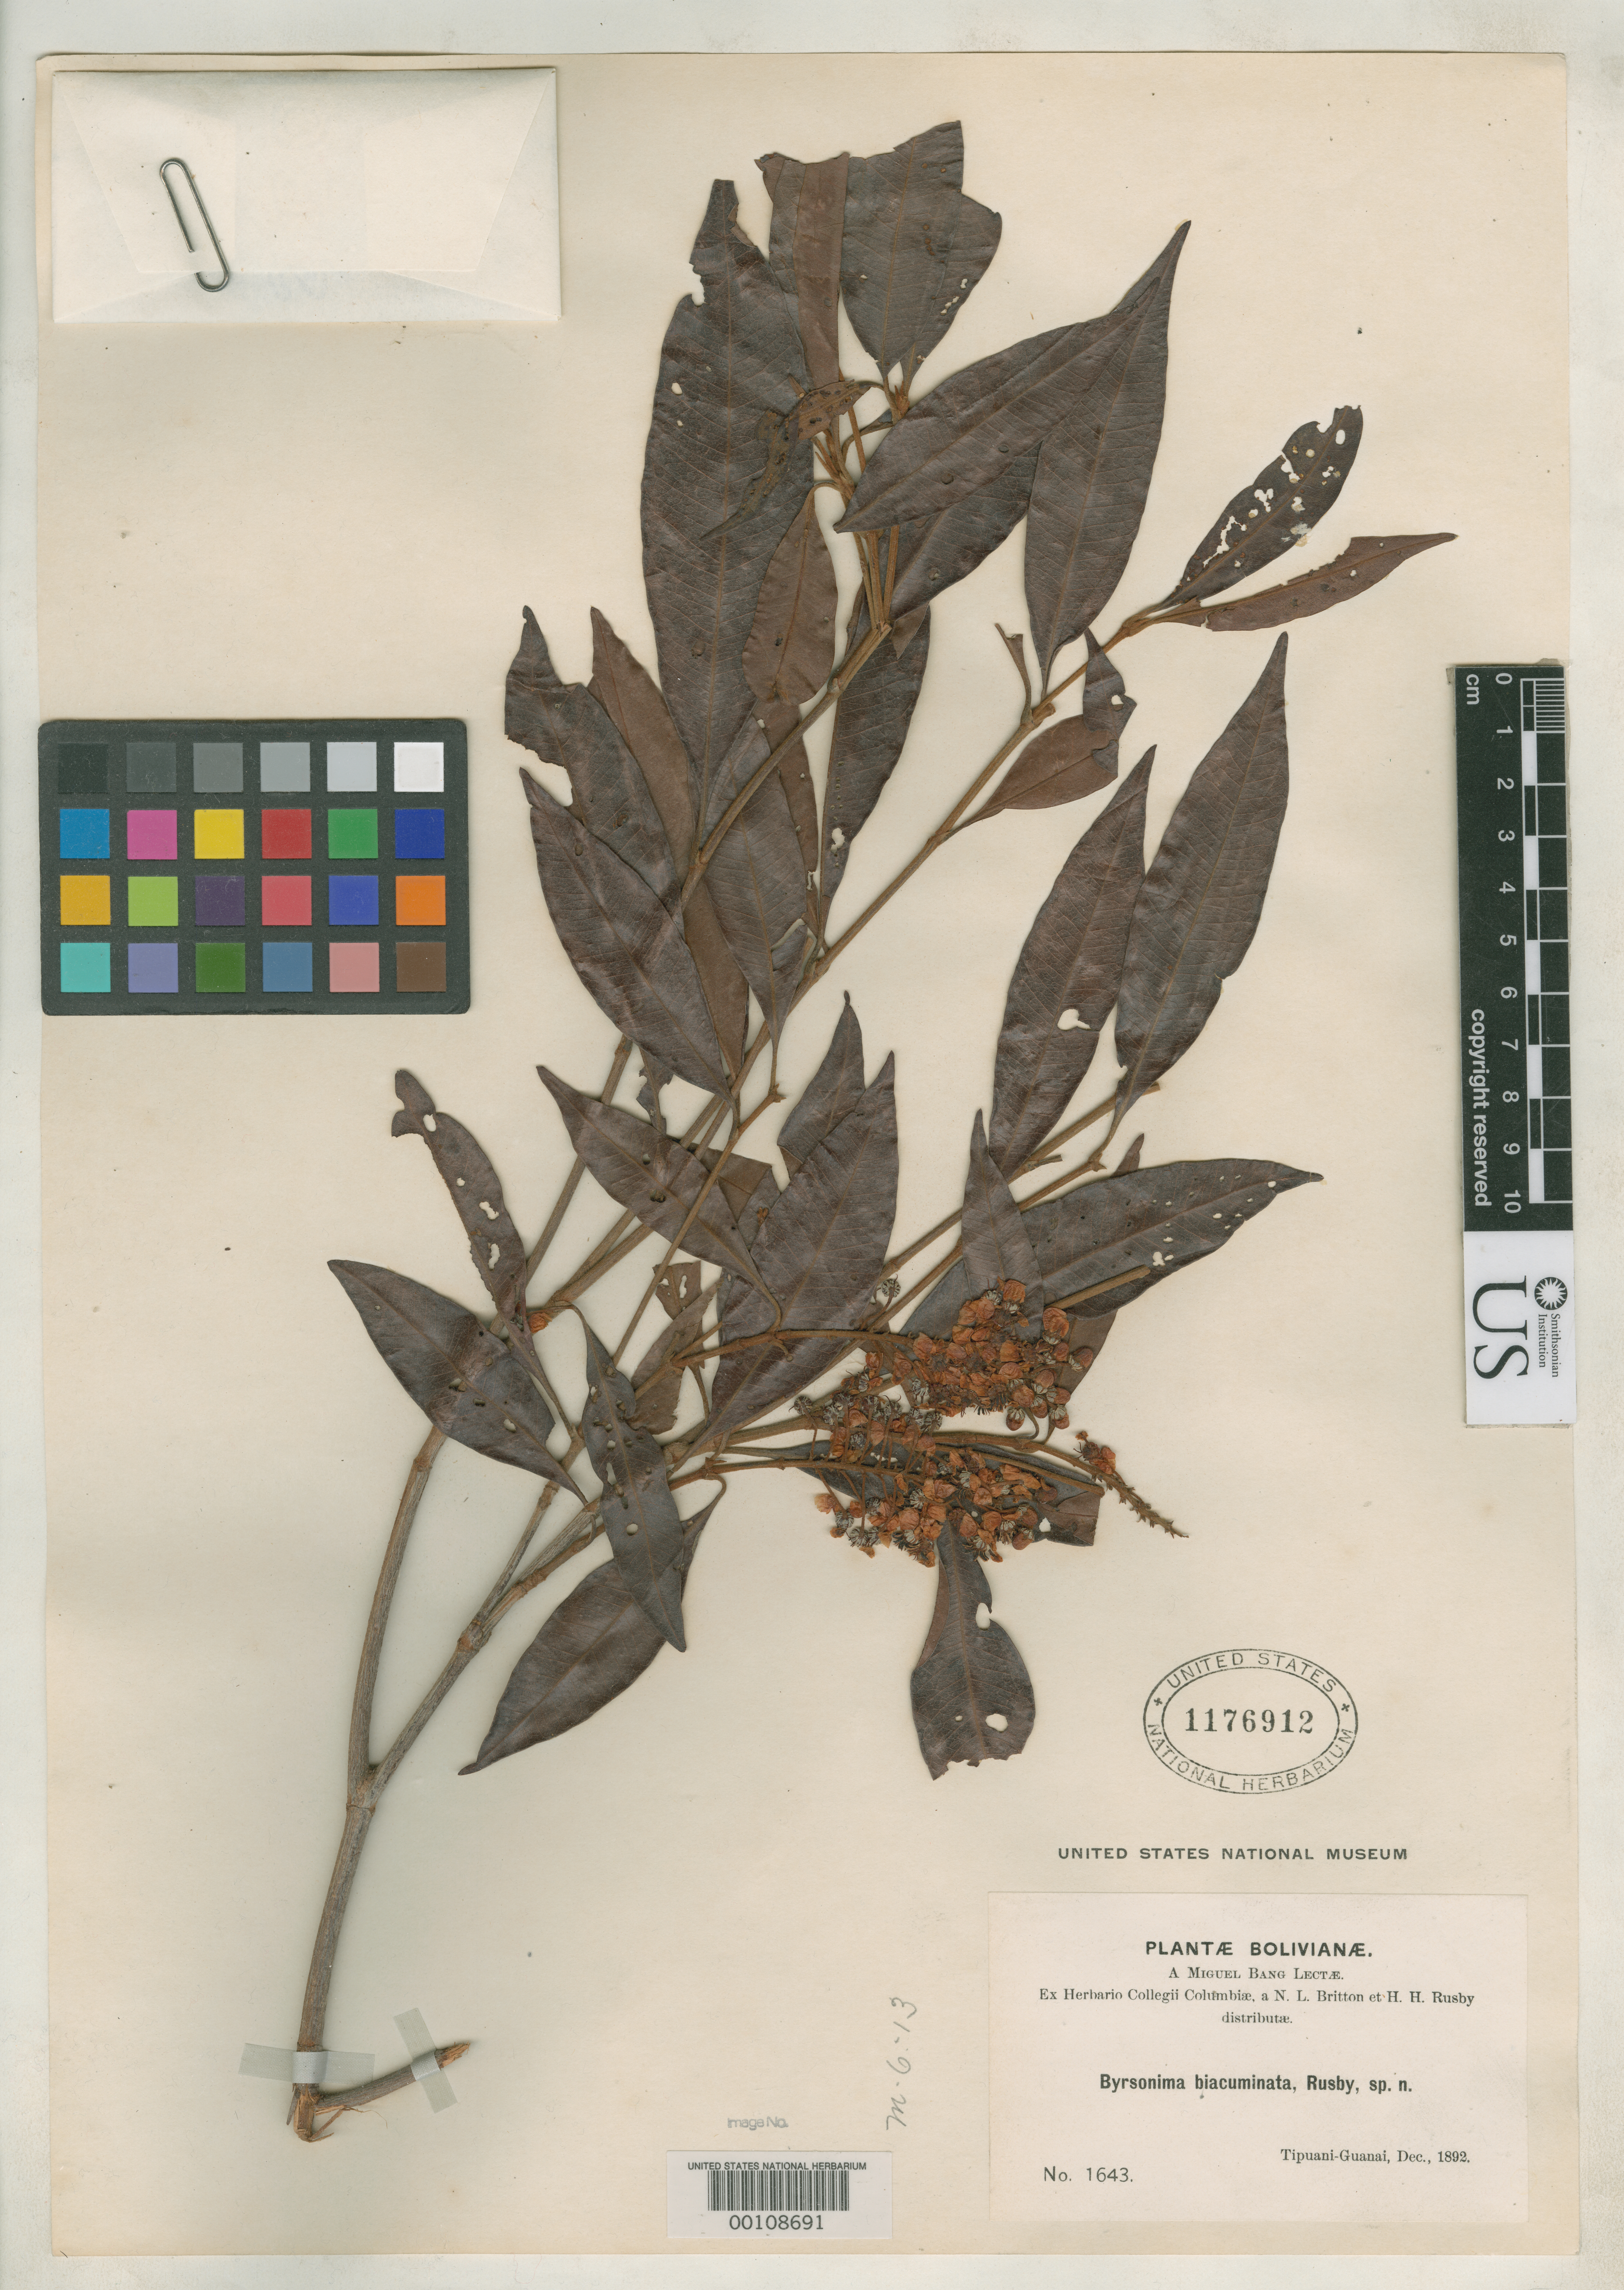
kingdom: Plantae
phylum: Tracheophyta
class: Magnoliopsida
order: Malpighiales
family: Malpighiaceae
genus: Byrsonima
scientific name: Byrsonima biacuminata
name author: Rusby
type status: Isolectotype; Syntype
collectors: M. Bang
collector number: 1643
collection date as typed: Dec 1892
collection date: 1892-12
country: Bolivia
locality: Vic. Guanai.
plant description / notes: Duplicates collected by Bang on different dates were apparently distributed under this same number. Protologue cites collection date as Dec 1892 and only specimens with that date are definitely type material; duplicates dated Jan 1893 are probably original material but not types.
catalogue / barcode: US 1176912